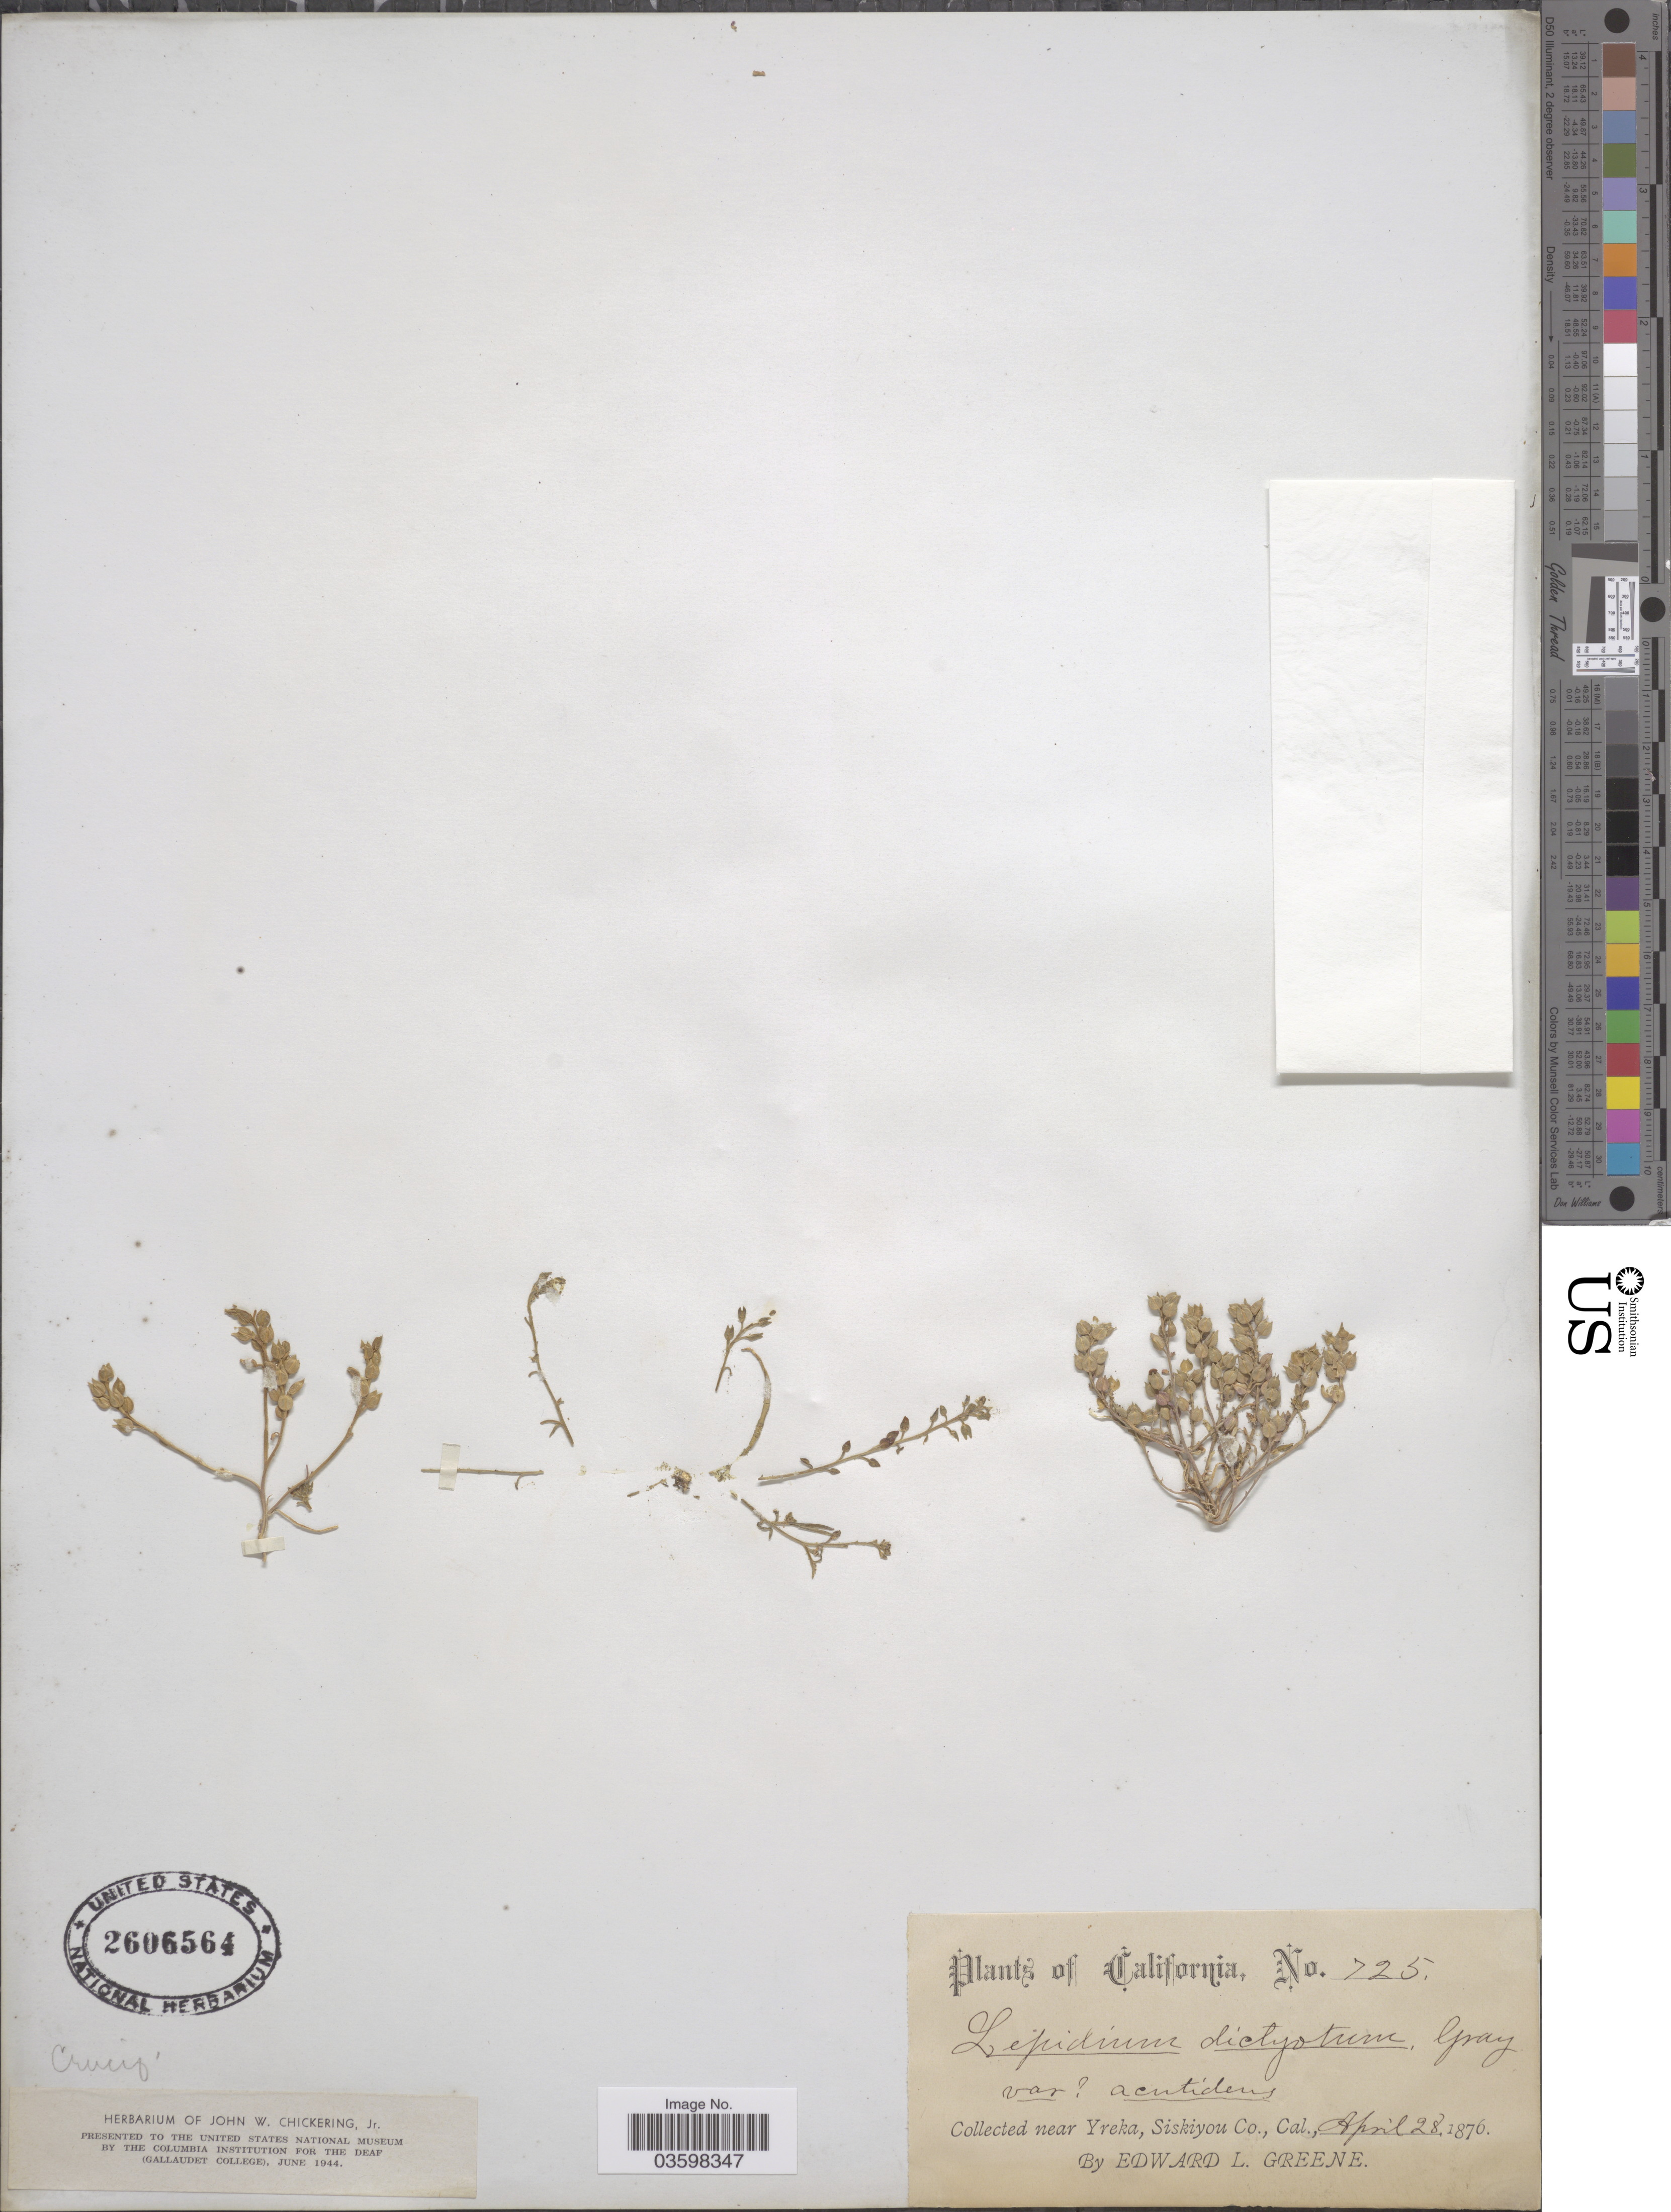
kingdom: Plantae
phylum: Tracheophyta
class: Magnoliopsida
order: Brassicales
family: Brassicaceae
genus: Lepidium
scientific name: Lepidium dictyotum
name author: A. Gray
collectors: E. L. Greene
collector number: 725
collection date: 1876-04-28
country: United States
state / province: California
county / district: Siskiyou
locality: Near Yreka, Siskiyou Co.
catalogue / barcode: US 2606564